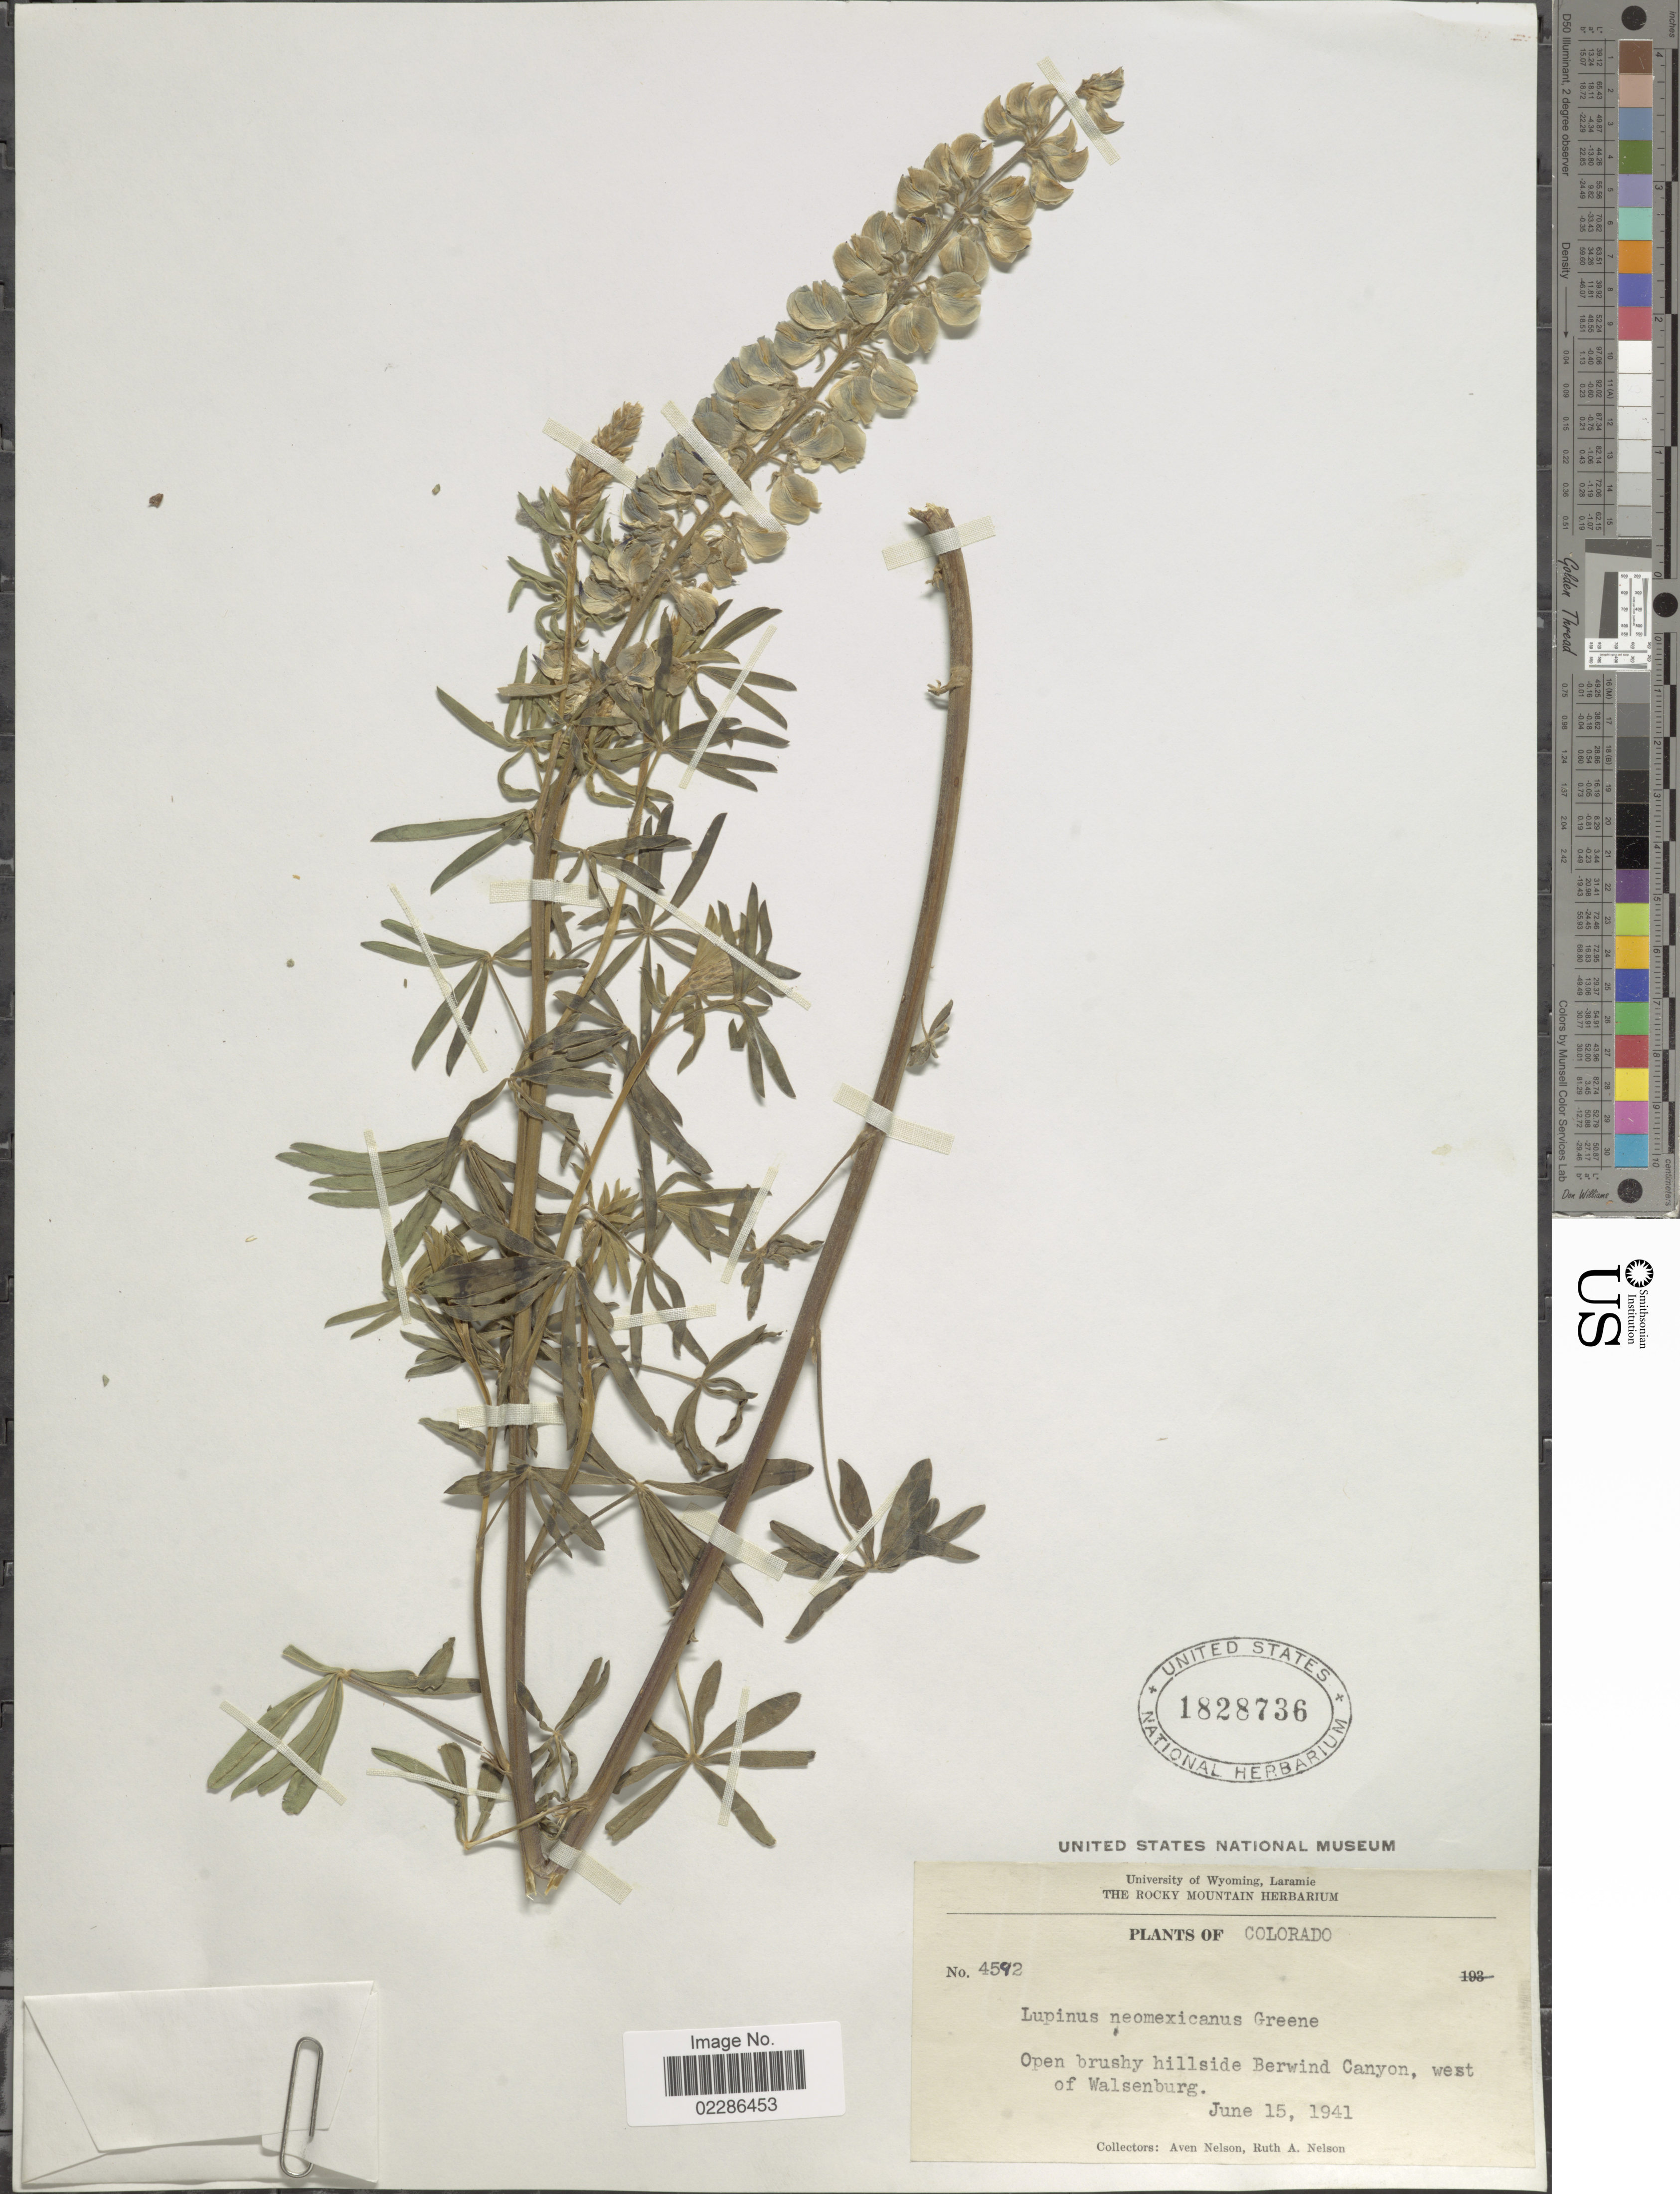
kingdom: Plantae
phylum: Tracheophyta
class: Magnoliopsida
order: Fabales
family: Fabaceae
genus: Lupinus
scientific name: Lupinus neomexicanus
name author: Greene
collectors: A. Nelson & R. A. Nelson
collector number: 4592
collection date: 1941-06-15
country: United States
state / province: Colorado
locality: Open brushy hillside Berwind Canyon, west of Walsenburg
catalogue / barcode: US 1828736